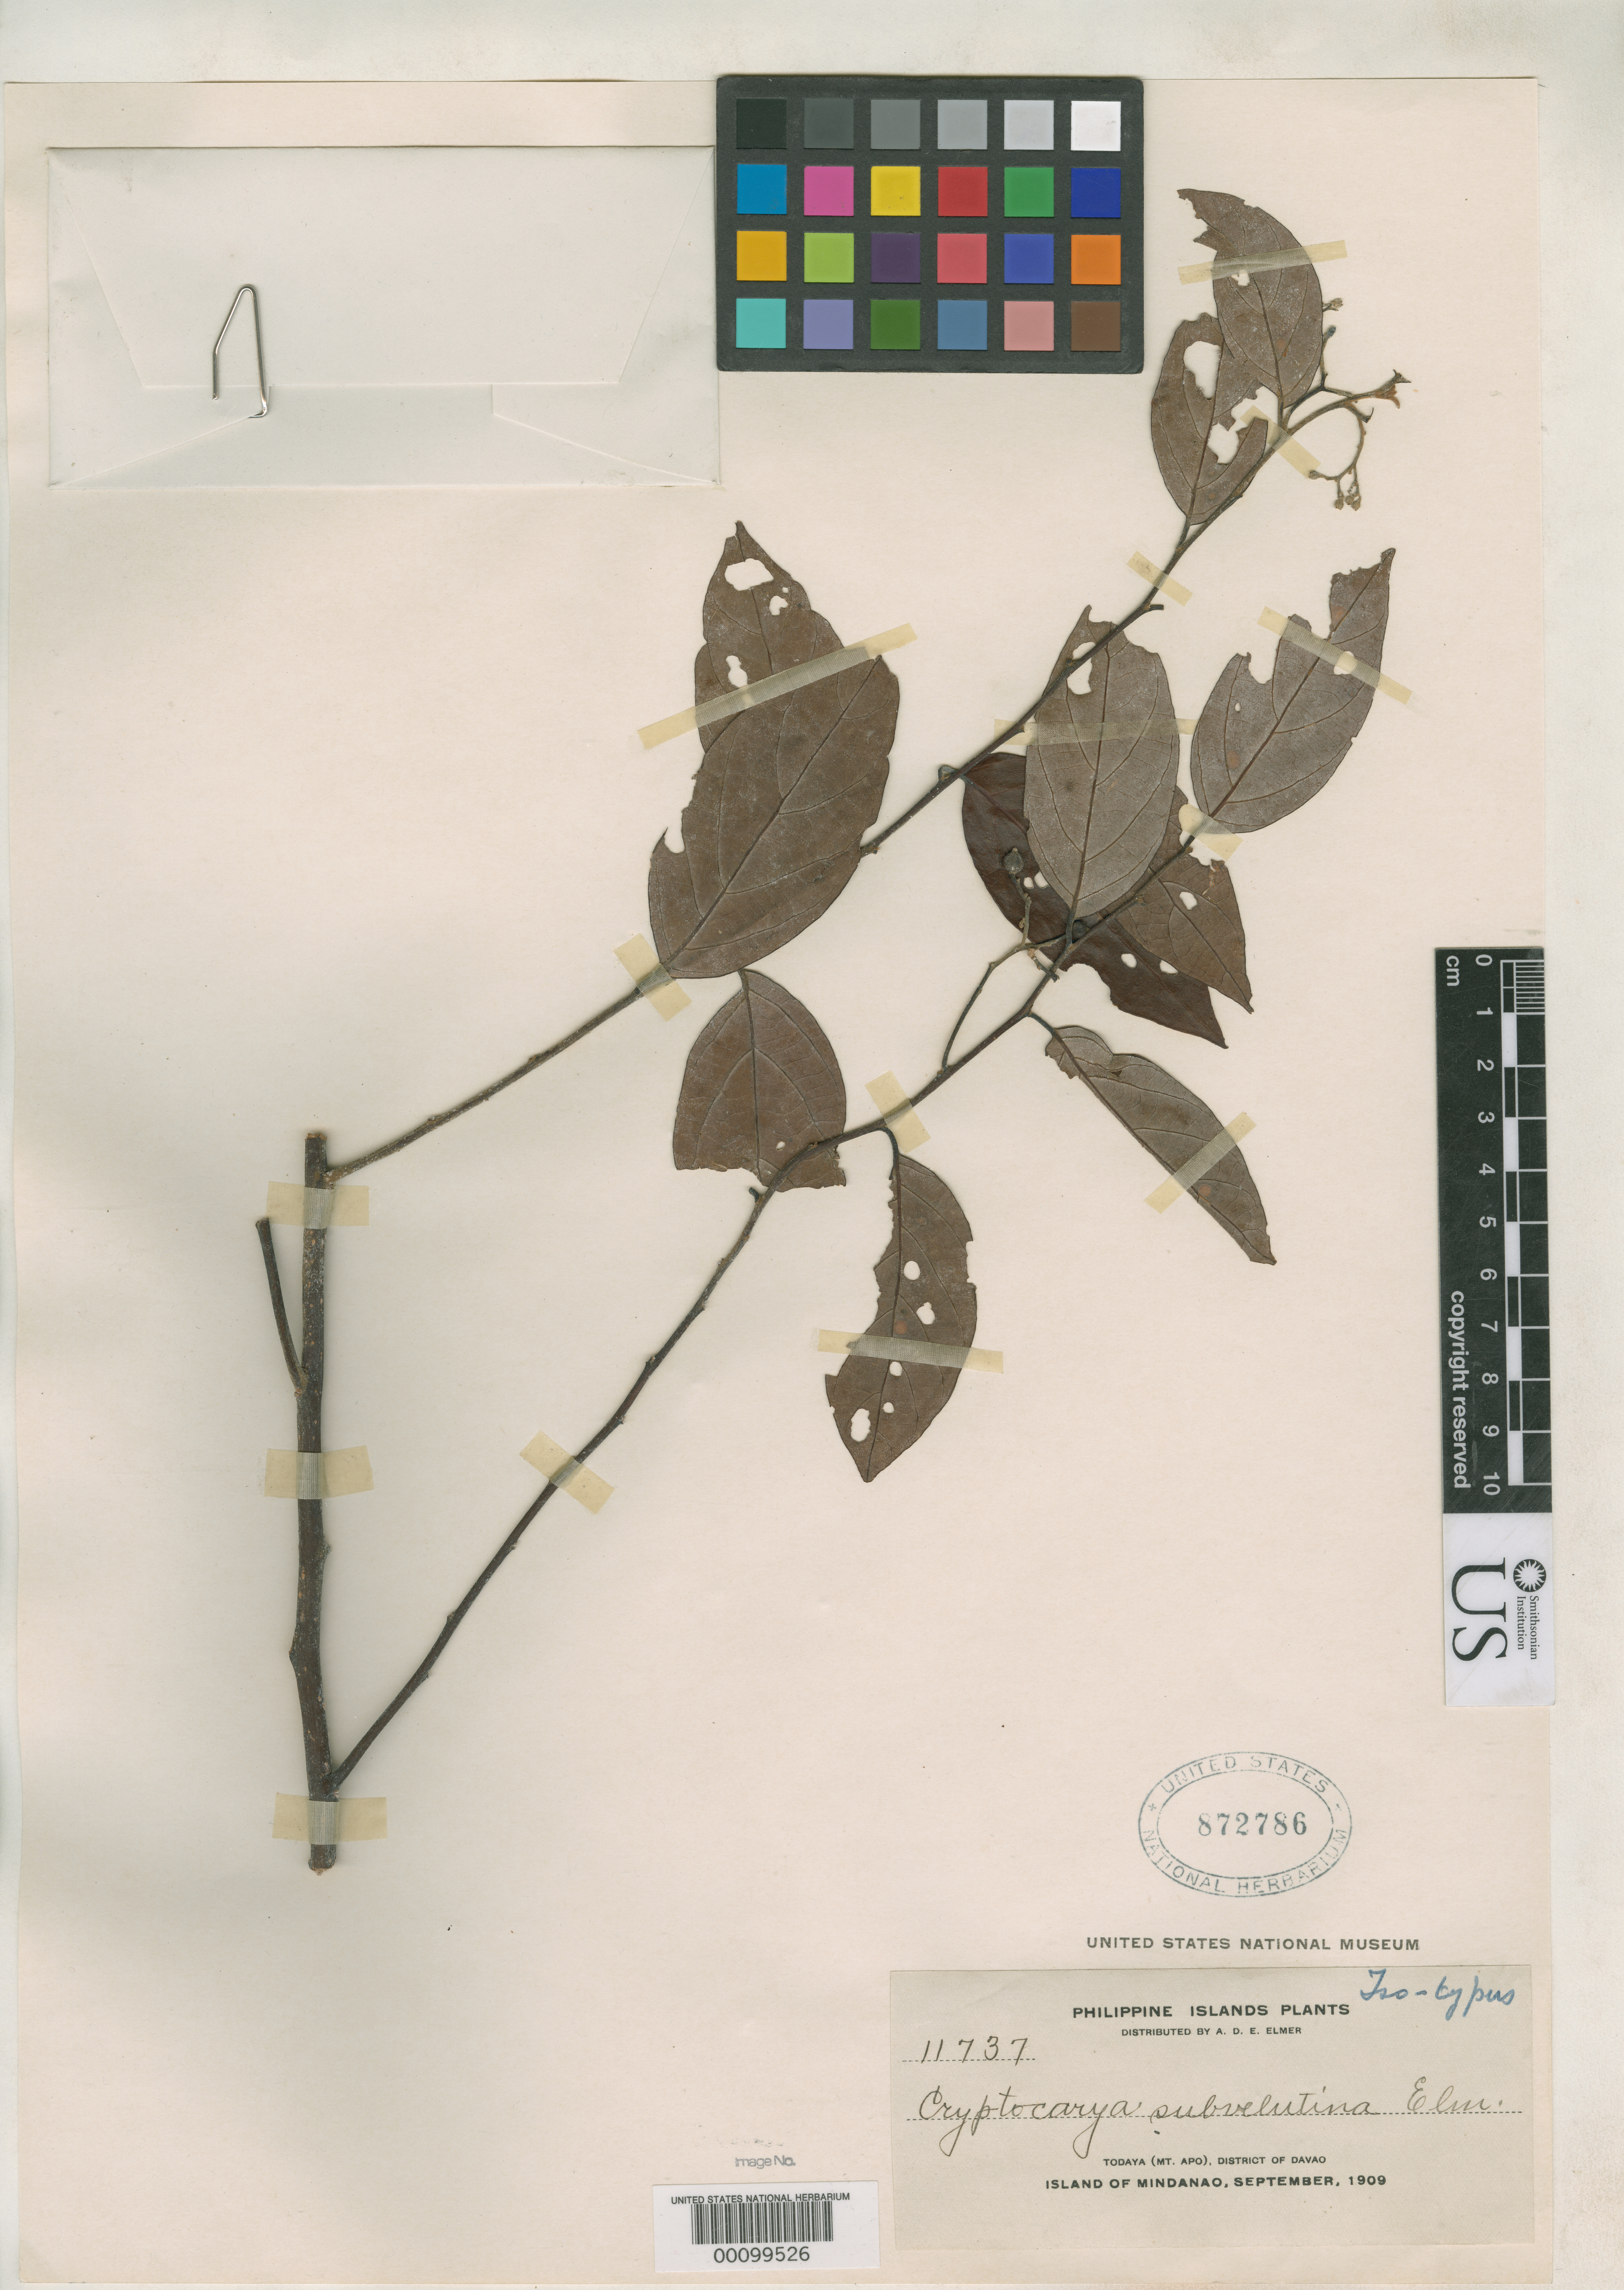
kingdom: Plantae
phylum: Tracheophyta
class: Magnoliopsida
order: Laurales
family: Lauraceae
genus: Cryptocarya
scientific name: Cryptocarya subvelutina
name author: Elmer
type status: Isotype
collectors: A. D. E. Elmer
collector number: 11737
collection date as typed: Sep 1909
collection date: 1909-09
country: Philippines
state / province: Davao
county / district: Davao del Sur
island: Mindanao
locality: Todaya, Mt. Apo.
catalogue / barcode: US 872786